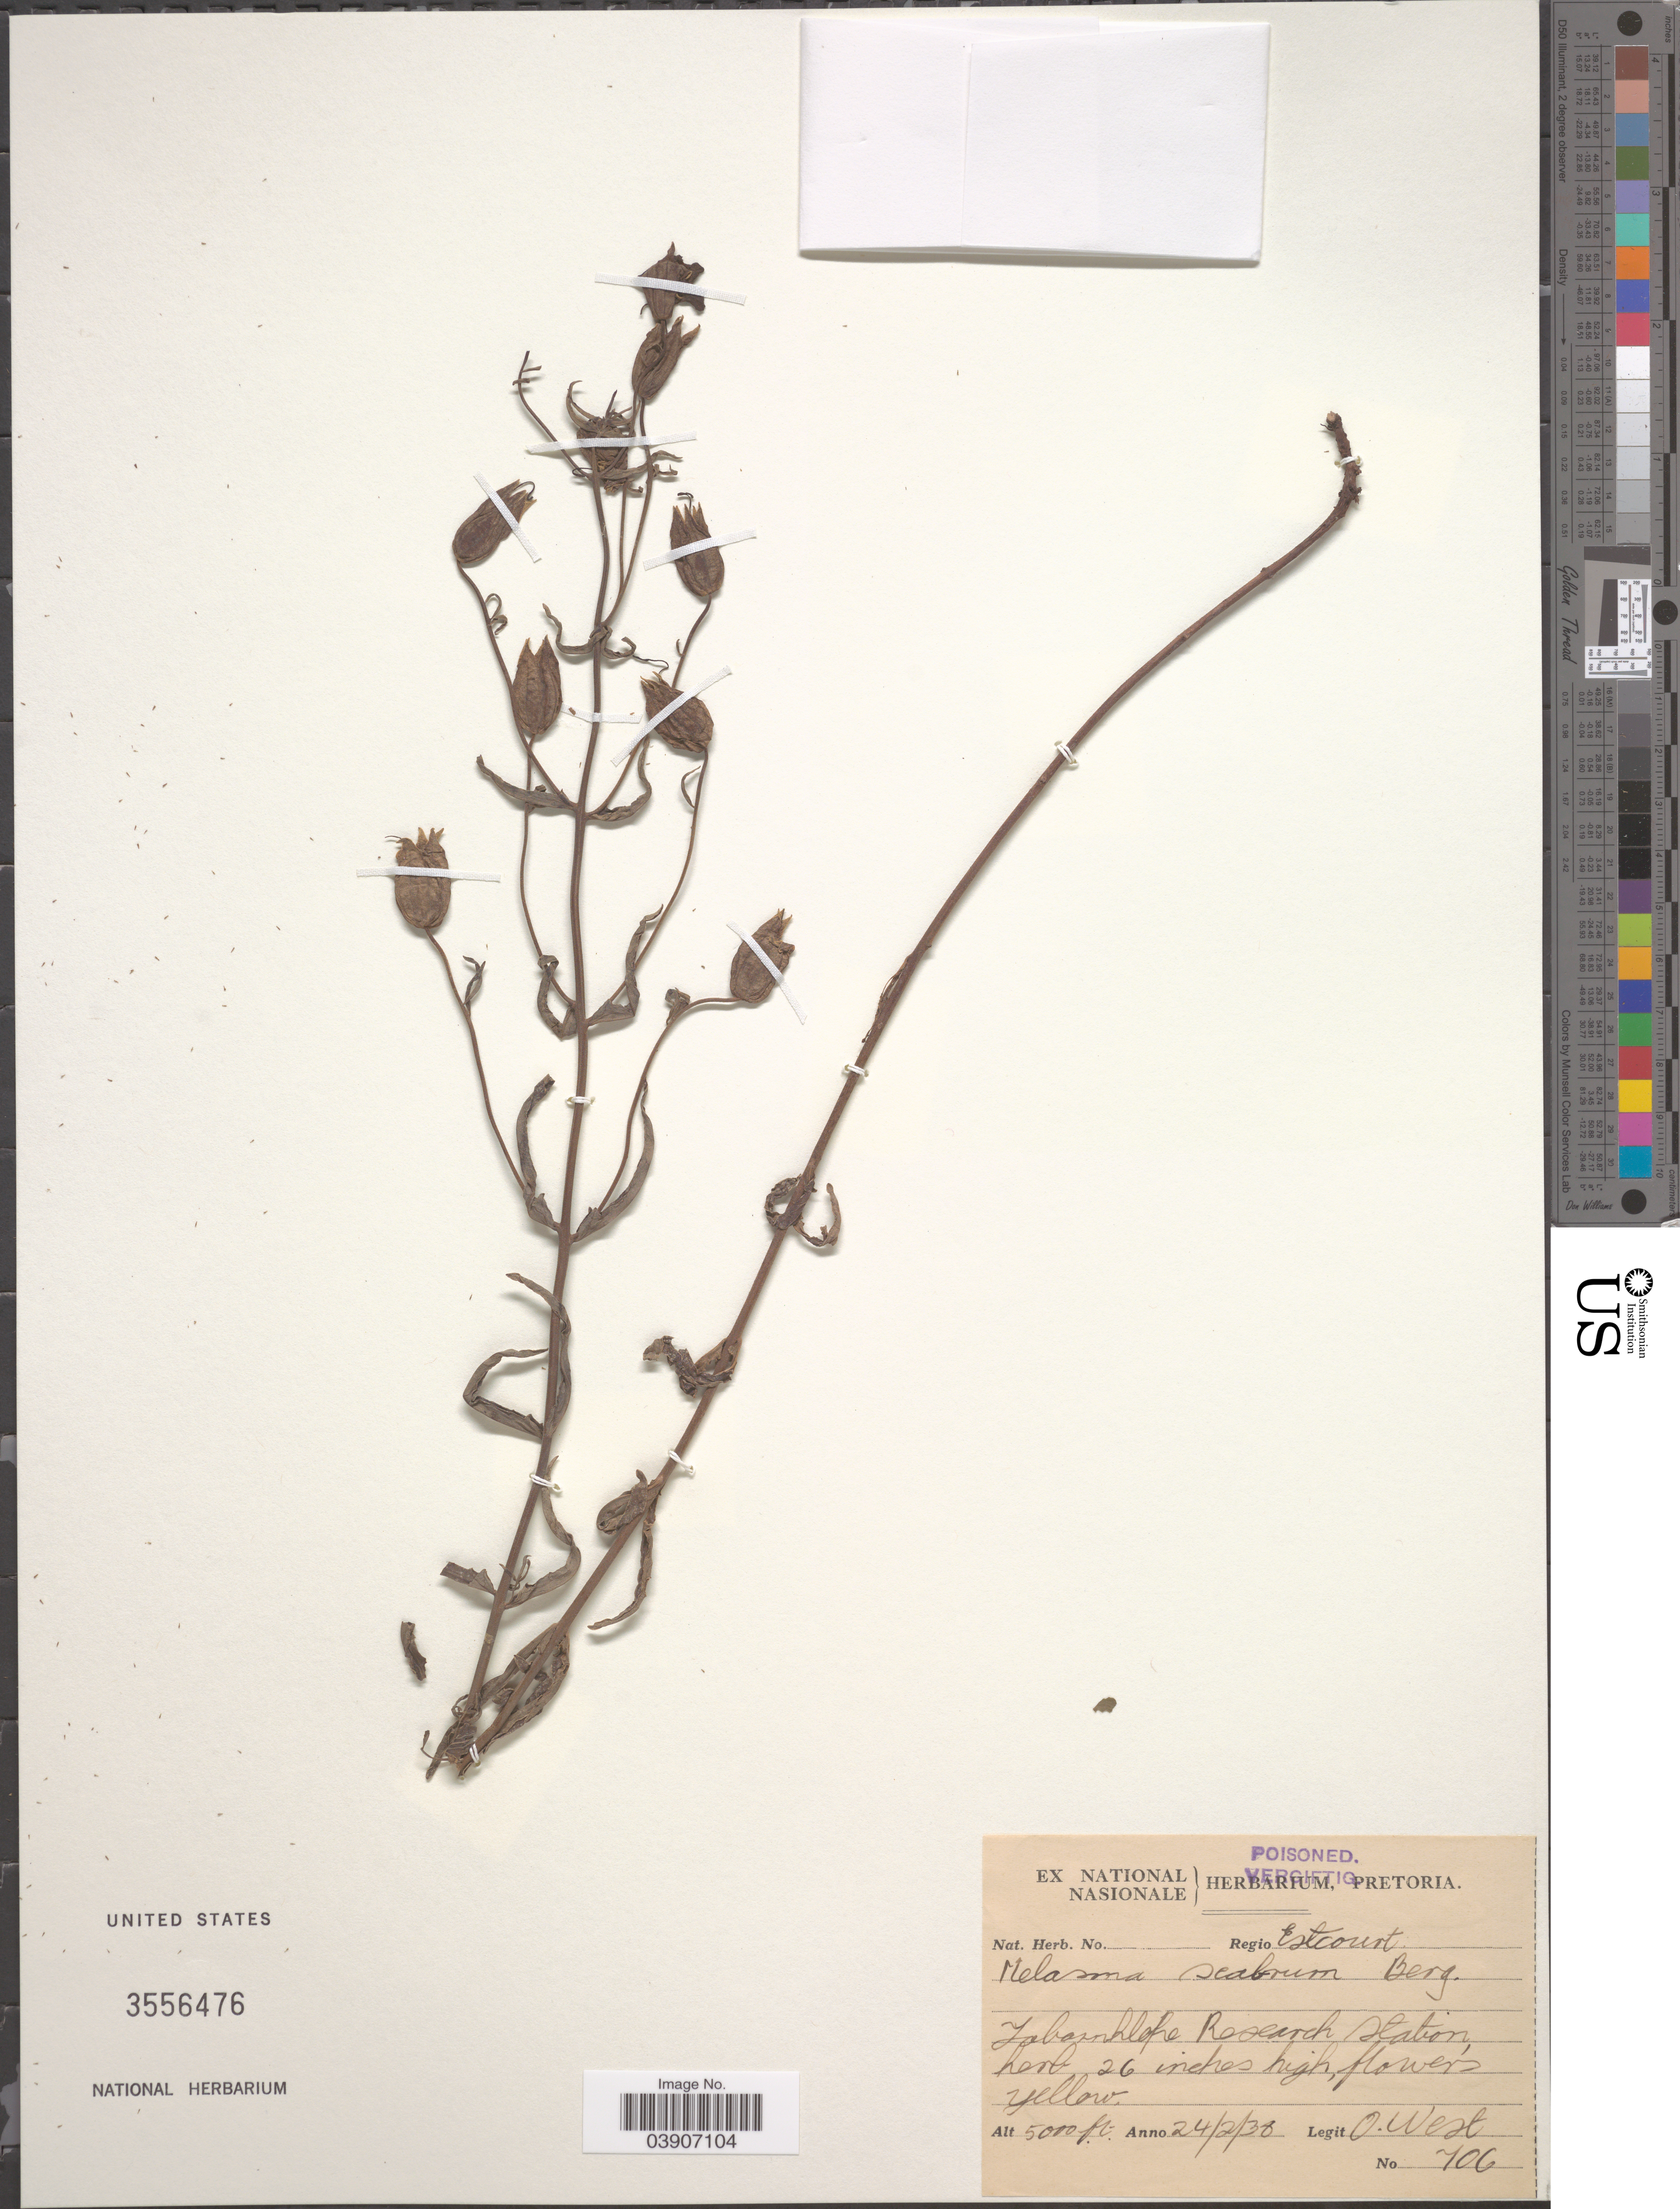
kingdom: Plantae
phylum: Tracheophyta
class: Magnoliopsida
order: Lamiales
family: Orobanchaceae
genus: Melasma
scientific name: Melasma scabrum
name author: P.J. Bergius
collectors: O. West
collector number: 706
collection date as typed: Transcribed d/m/y: 24/2/38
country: South Africa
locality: Regio Estcourt. Tabamhlope Research Station.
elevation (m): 1524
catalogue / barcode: US 3556476